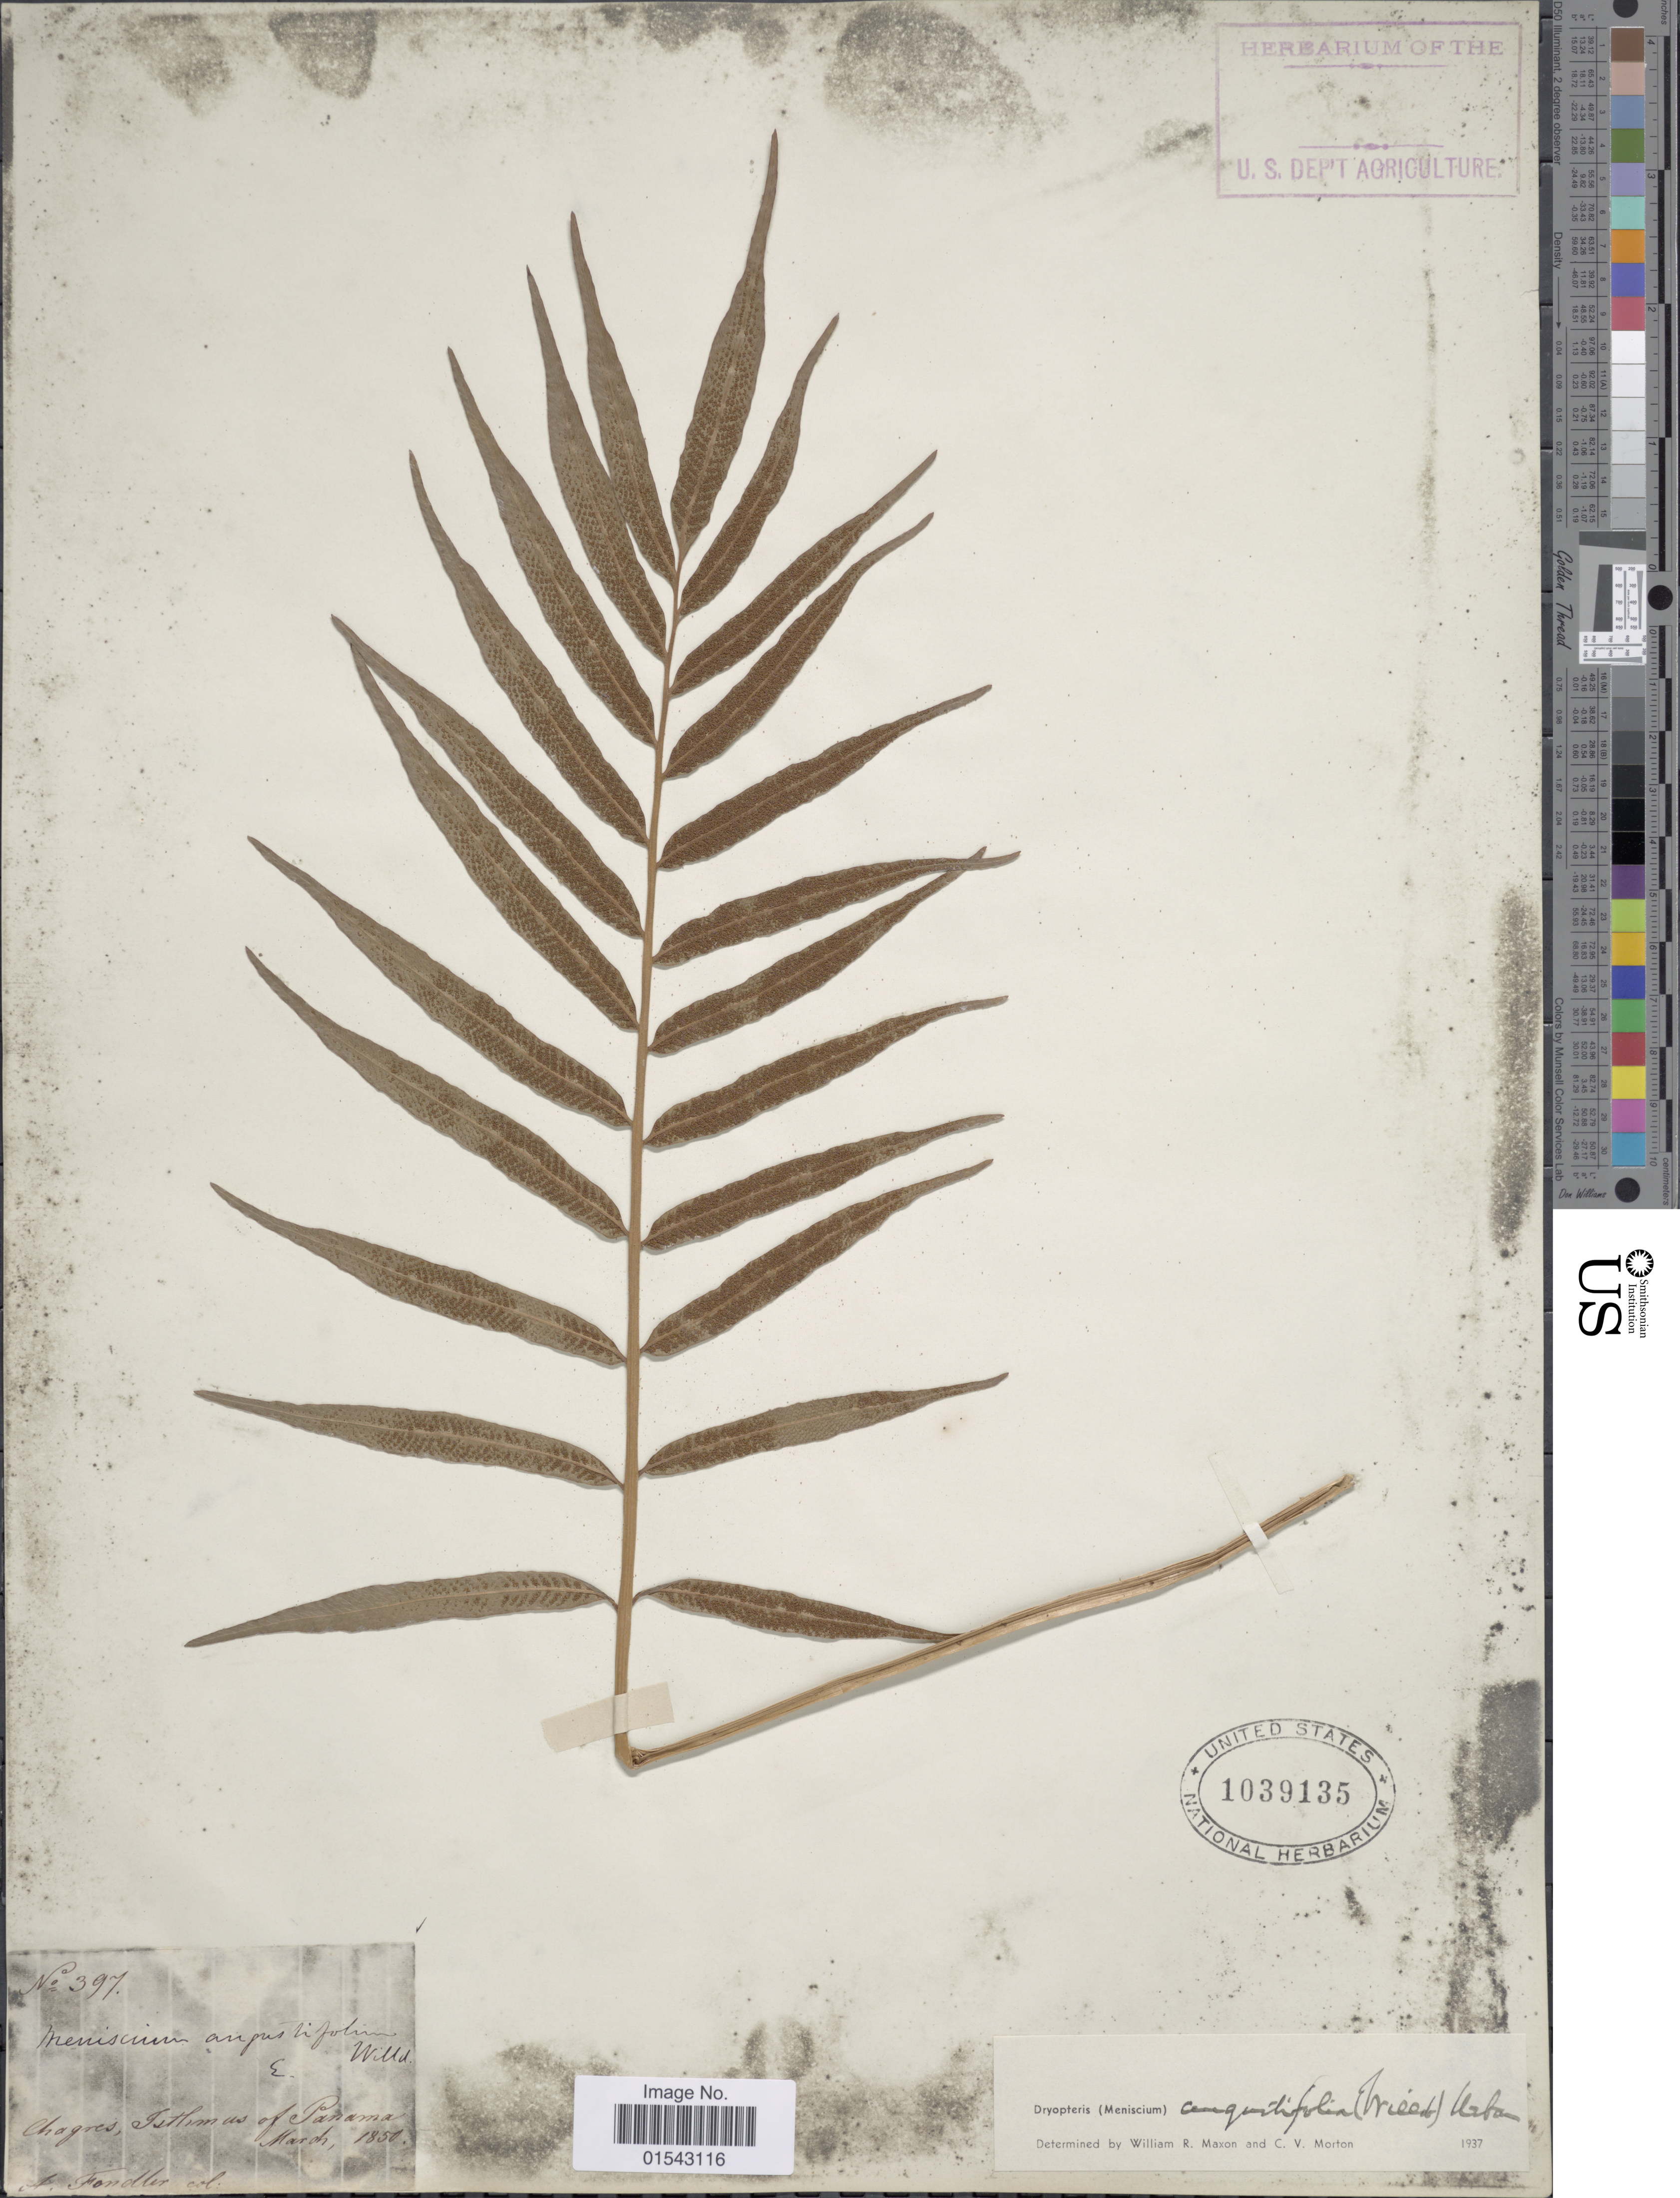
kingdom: Plantae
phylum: Tracheophyta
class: Polypodiopsida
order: Polypodiales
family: Thelypteridaceae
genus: Meniscium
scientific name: Meniscium angustifolium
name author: Willd.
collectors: A. Fondler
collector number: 397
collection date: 1850-03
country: Panama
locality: Chagres, Isthmus of Panama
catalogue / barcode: US 1039135